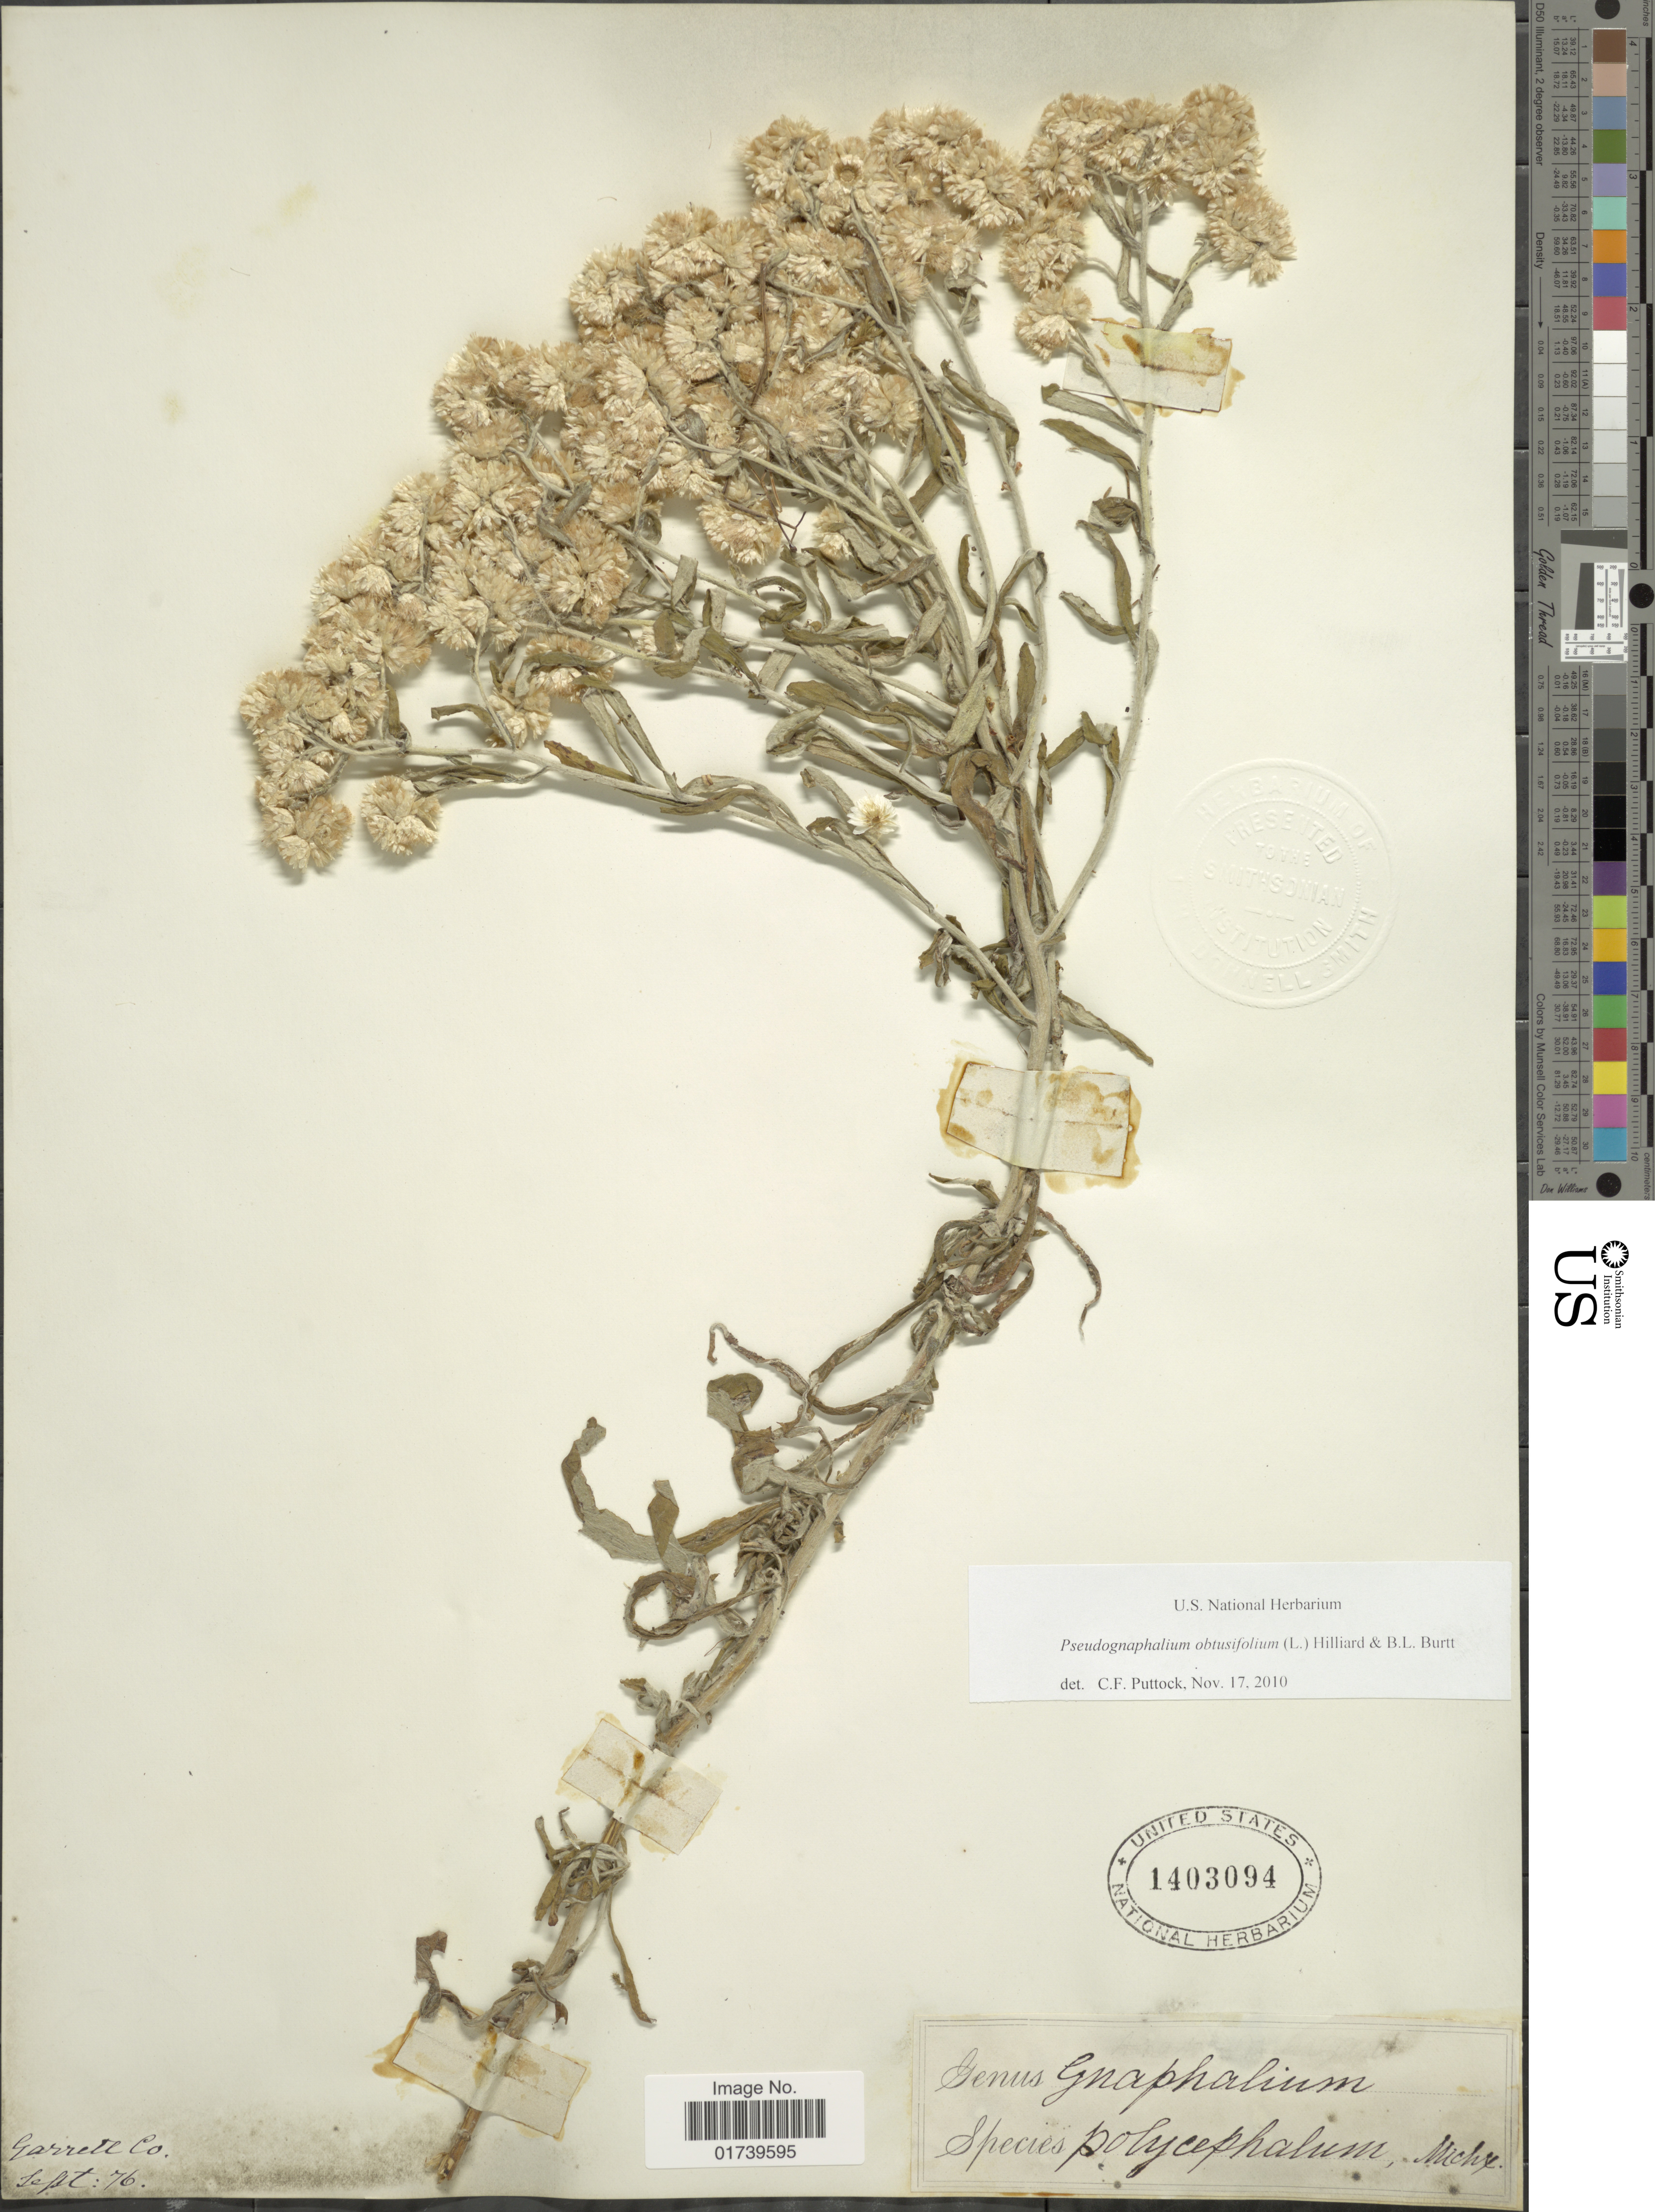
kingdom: Plantae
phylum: Tracheophyta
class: Magnoliopsida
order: Asterales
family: Asteraceae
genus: Pseudognaphalium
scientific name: Pseudognaphalium obtusifolium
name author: (L.) Hilliard & B.L. Burtt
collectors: J. Donnell Smith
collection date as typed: Transcribed d/m/y: /9/76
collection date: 1876-09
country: United States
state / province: Maryland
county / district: Garrett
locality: Garrett Co.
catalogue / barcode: US 1403094